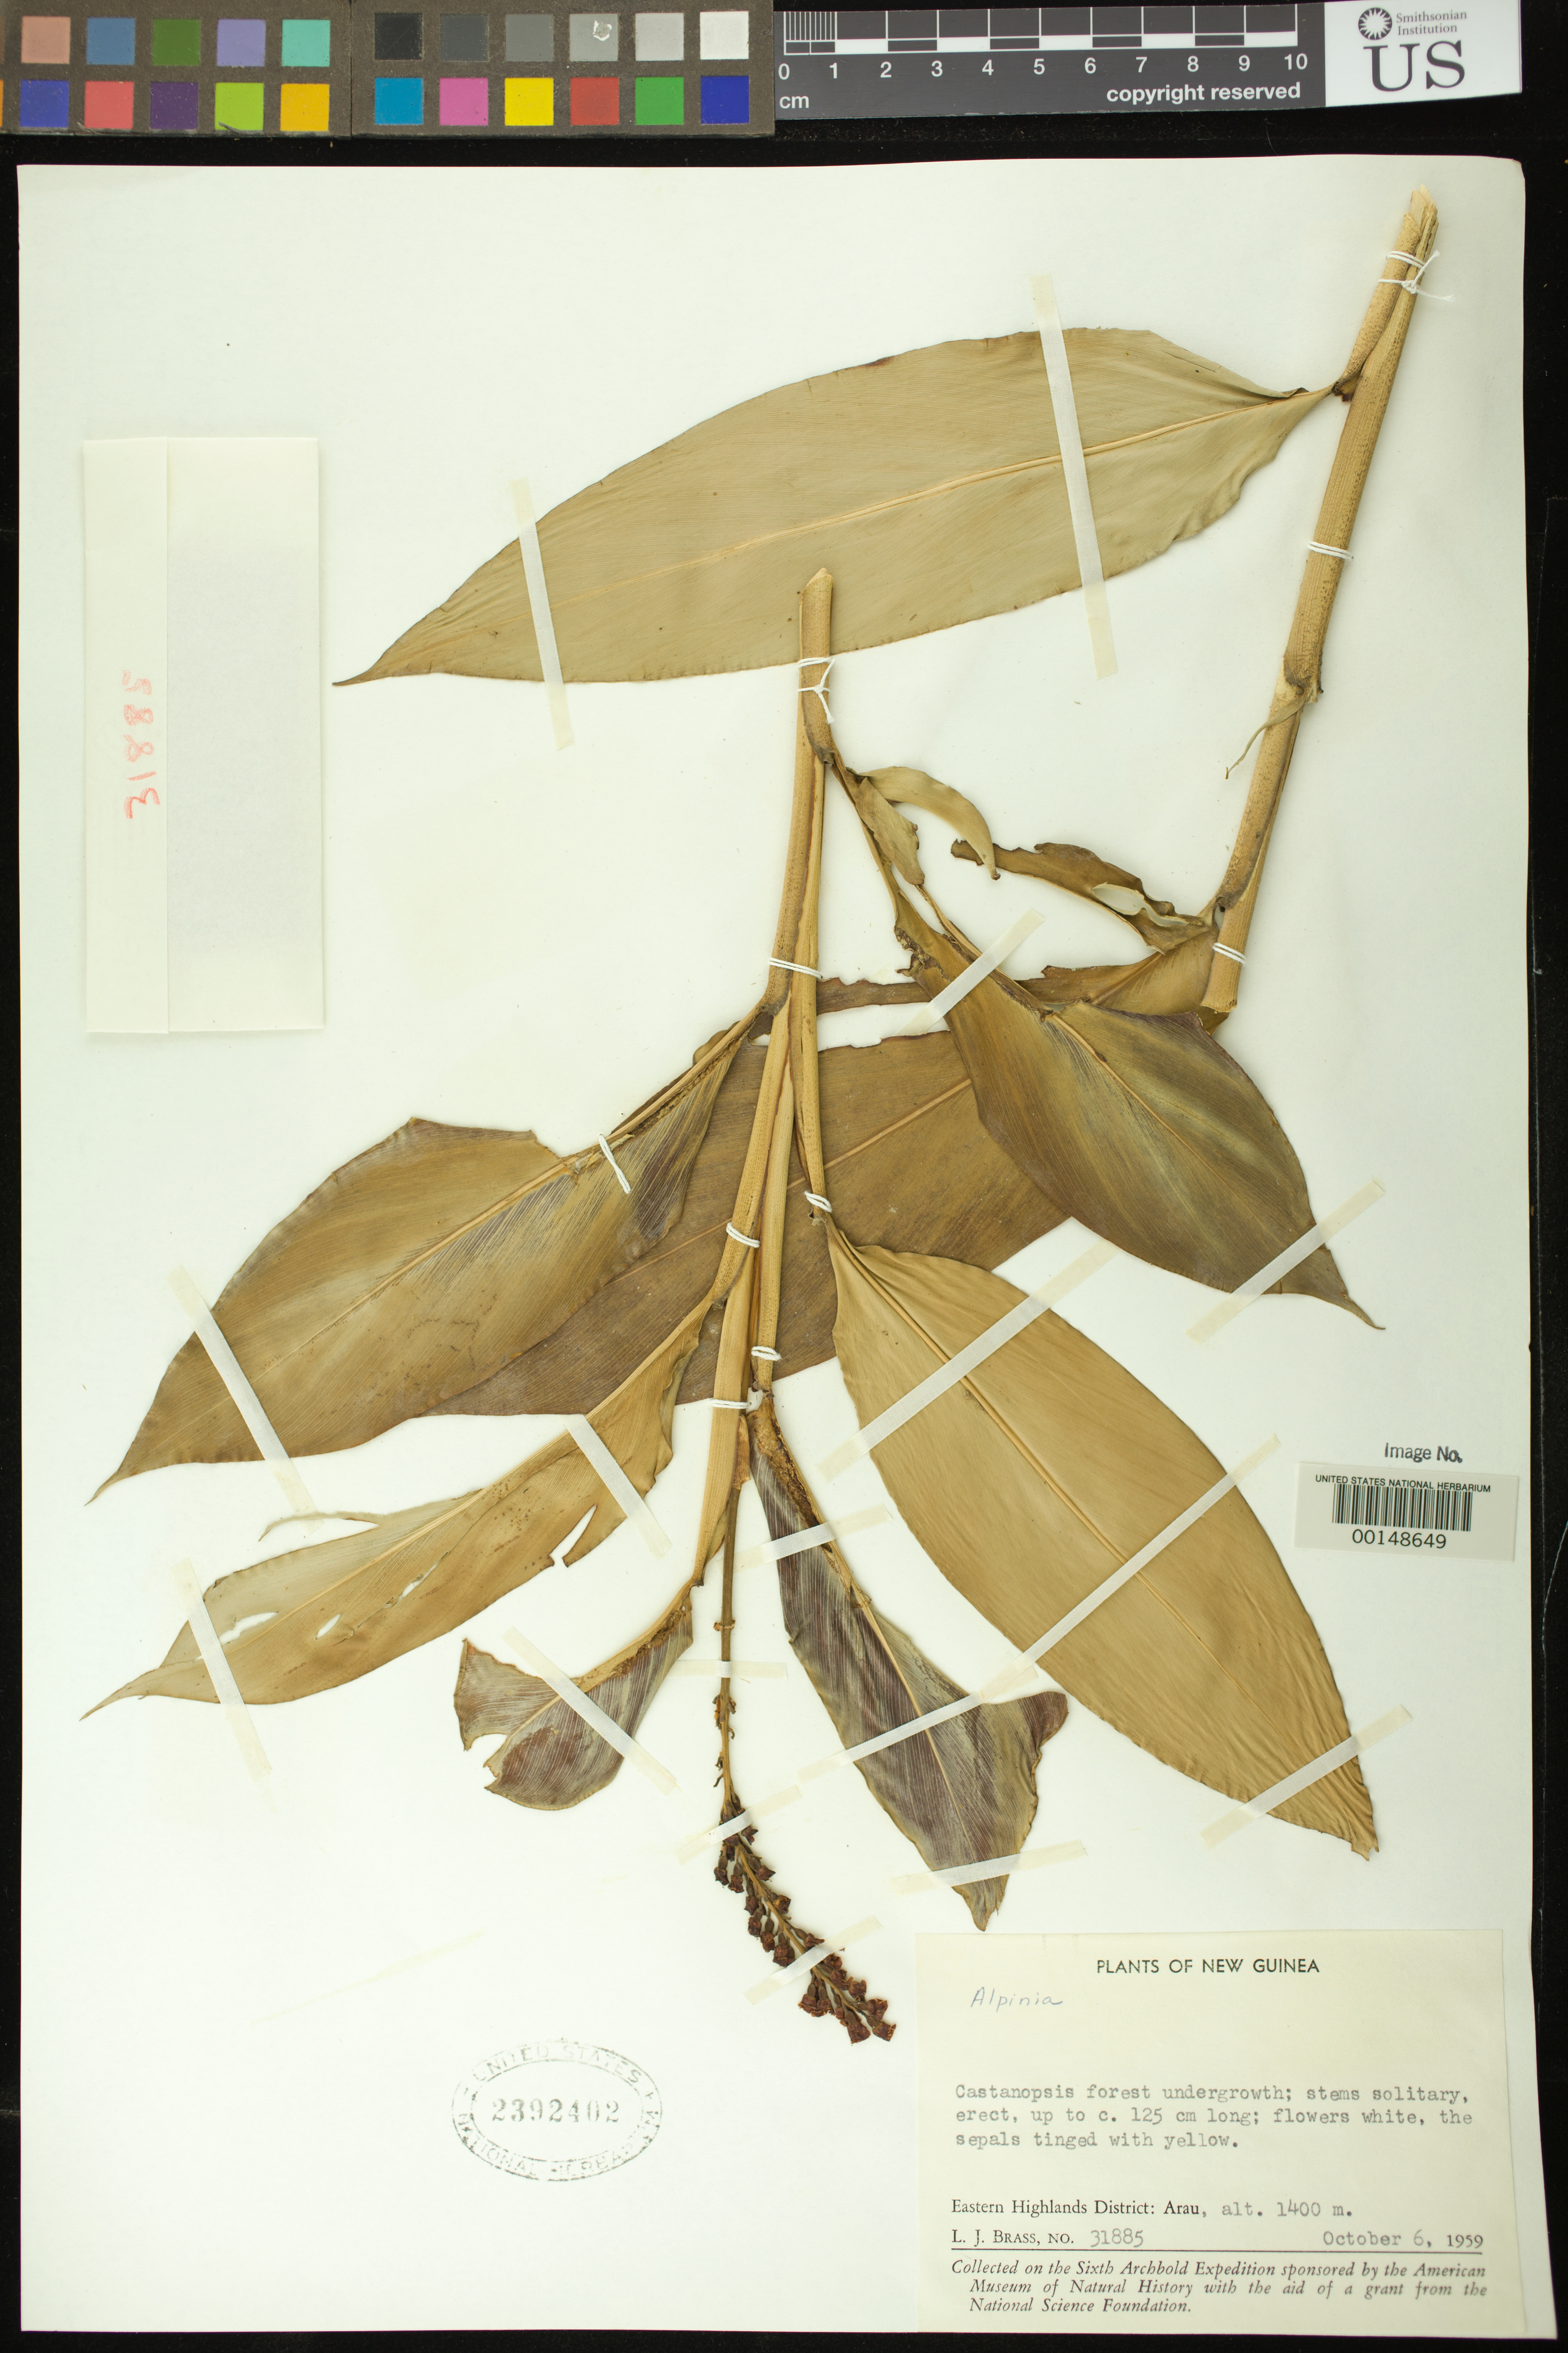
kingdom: Plantae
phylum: Tracheophyta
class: Liliopsida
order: Zingiberales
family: Zingiberaceae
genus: Alpinia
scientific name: Alpinia sp.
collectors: L. J. Brass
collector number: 31885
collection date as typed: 06 Oct 1959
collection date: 1959-10-06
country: Papua New Guinea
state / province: Eastern Highlands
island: New Guinea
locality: Arau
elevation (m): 1400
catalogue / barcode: US 2392402